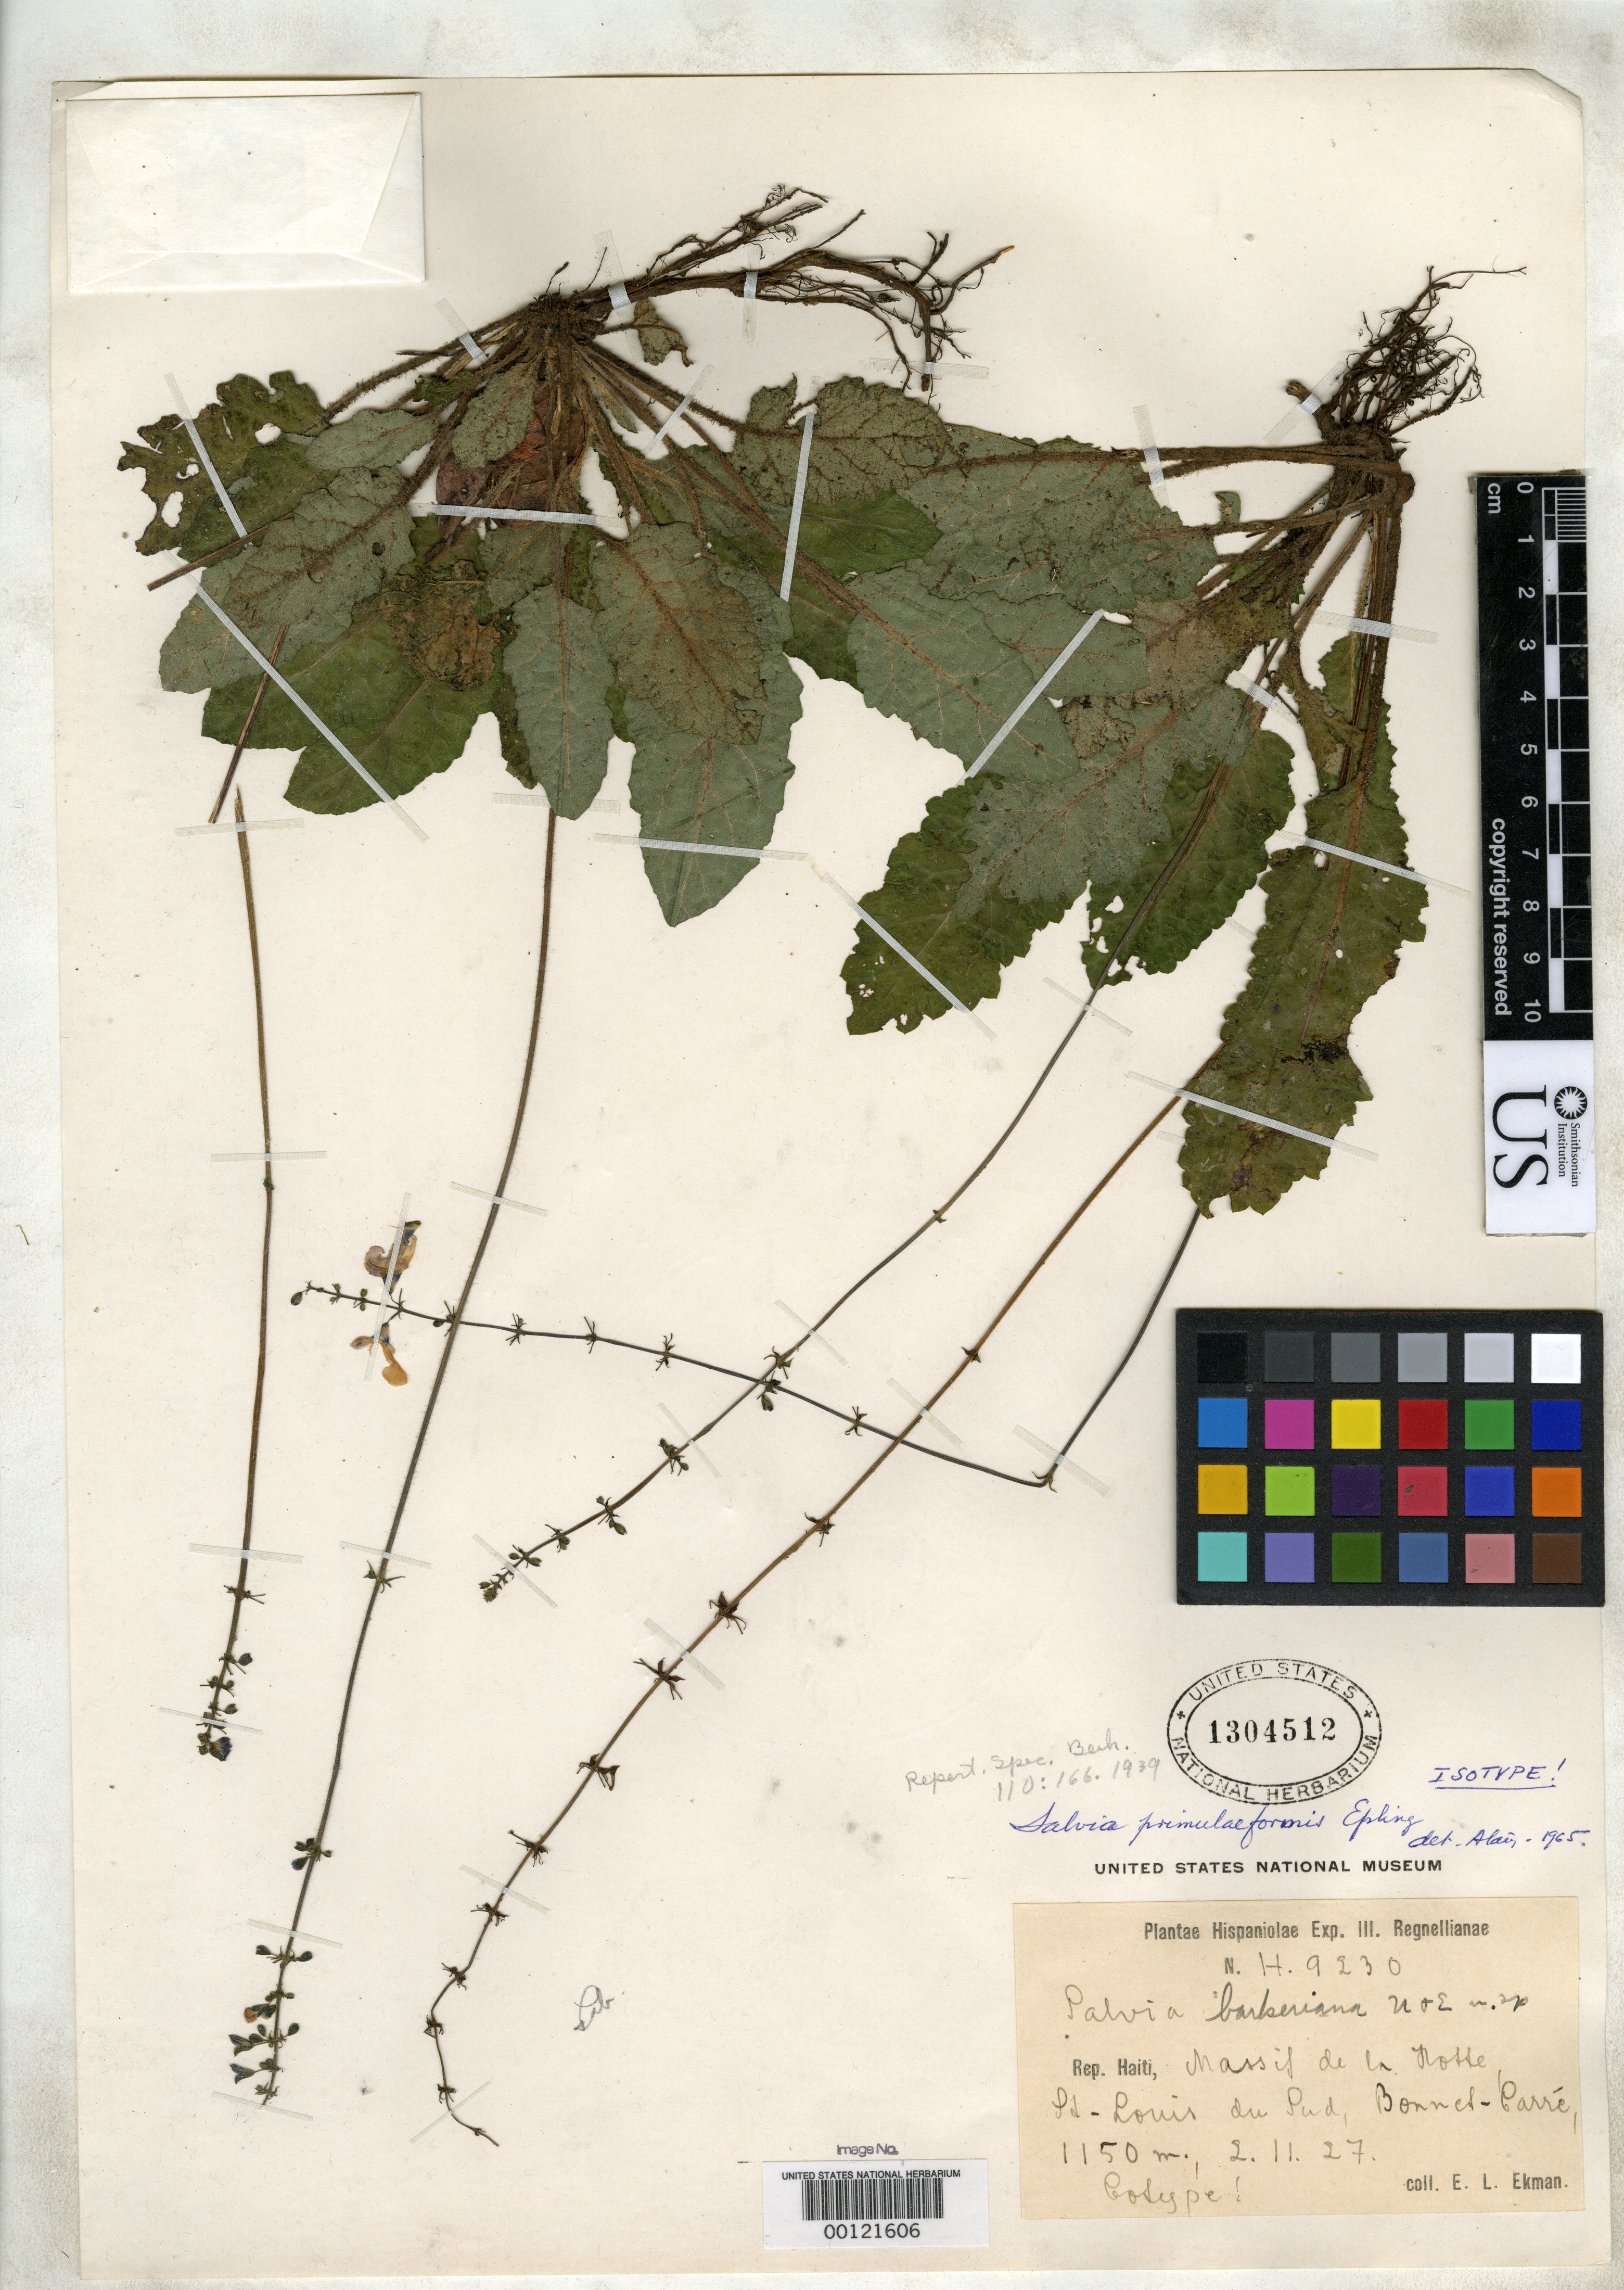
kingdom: Plantae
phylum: Tracheophyta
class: Magnoliopsida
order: Lamiales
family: Lamiaceae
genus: Salvia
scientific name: Salvia primulaeformis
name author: Epling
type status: Isotype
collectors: E. L. Ekman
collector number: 9230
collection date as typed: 02 Nov 1927 or 11 Feb 1927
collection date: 1927-02-11 or 1927-11-02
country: Haiti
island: Hispaniola Island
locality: Massif de Lanosse, St. Louis du Pud, Bonnel-carre.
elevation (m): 1150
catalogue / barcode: US 1304512